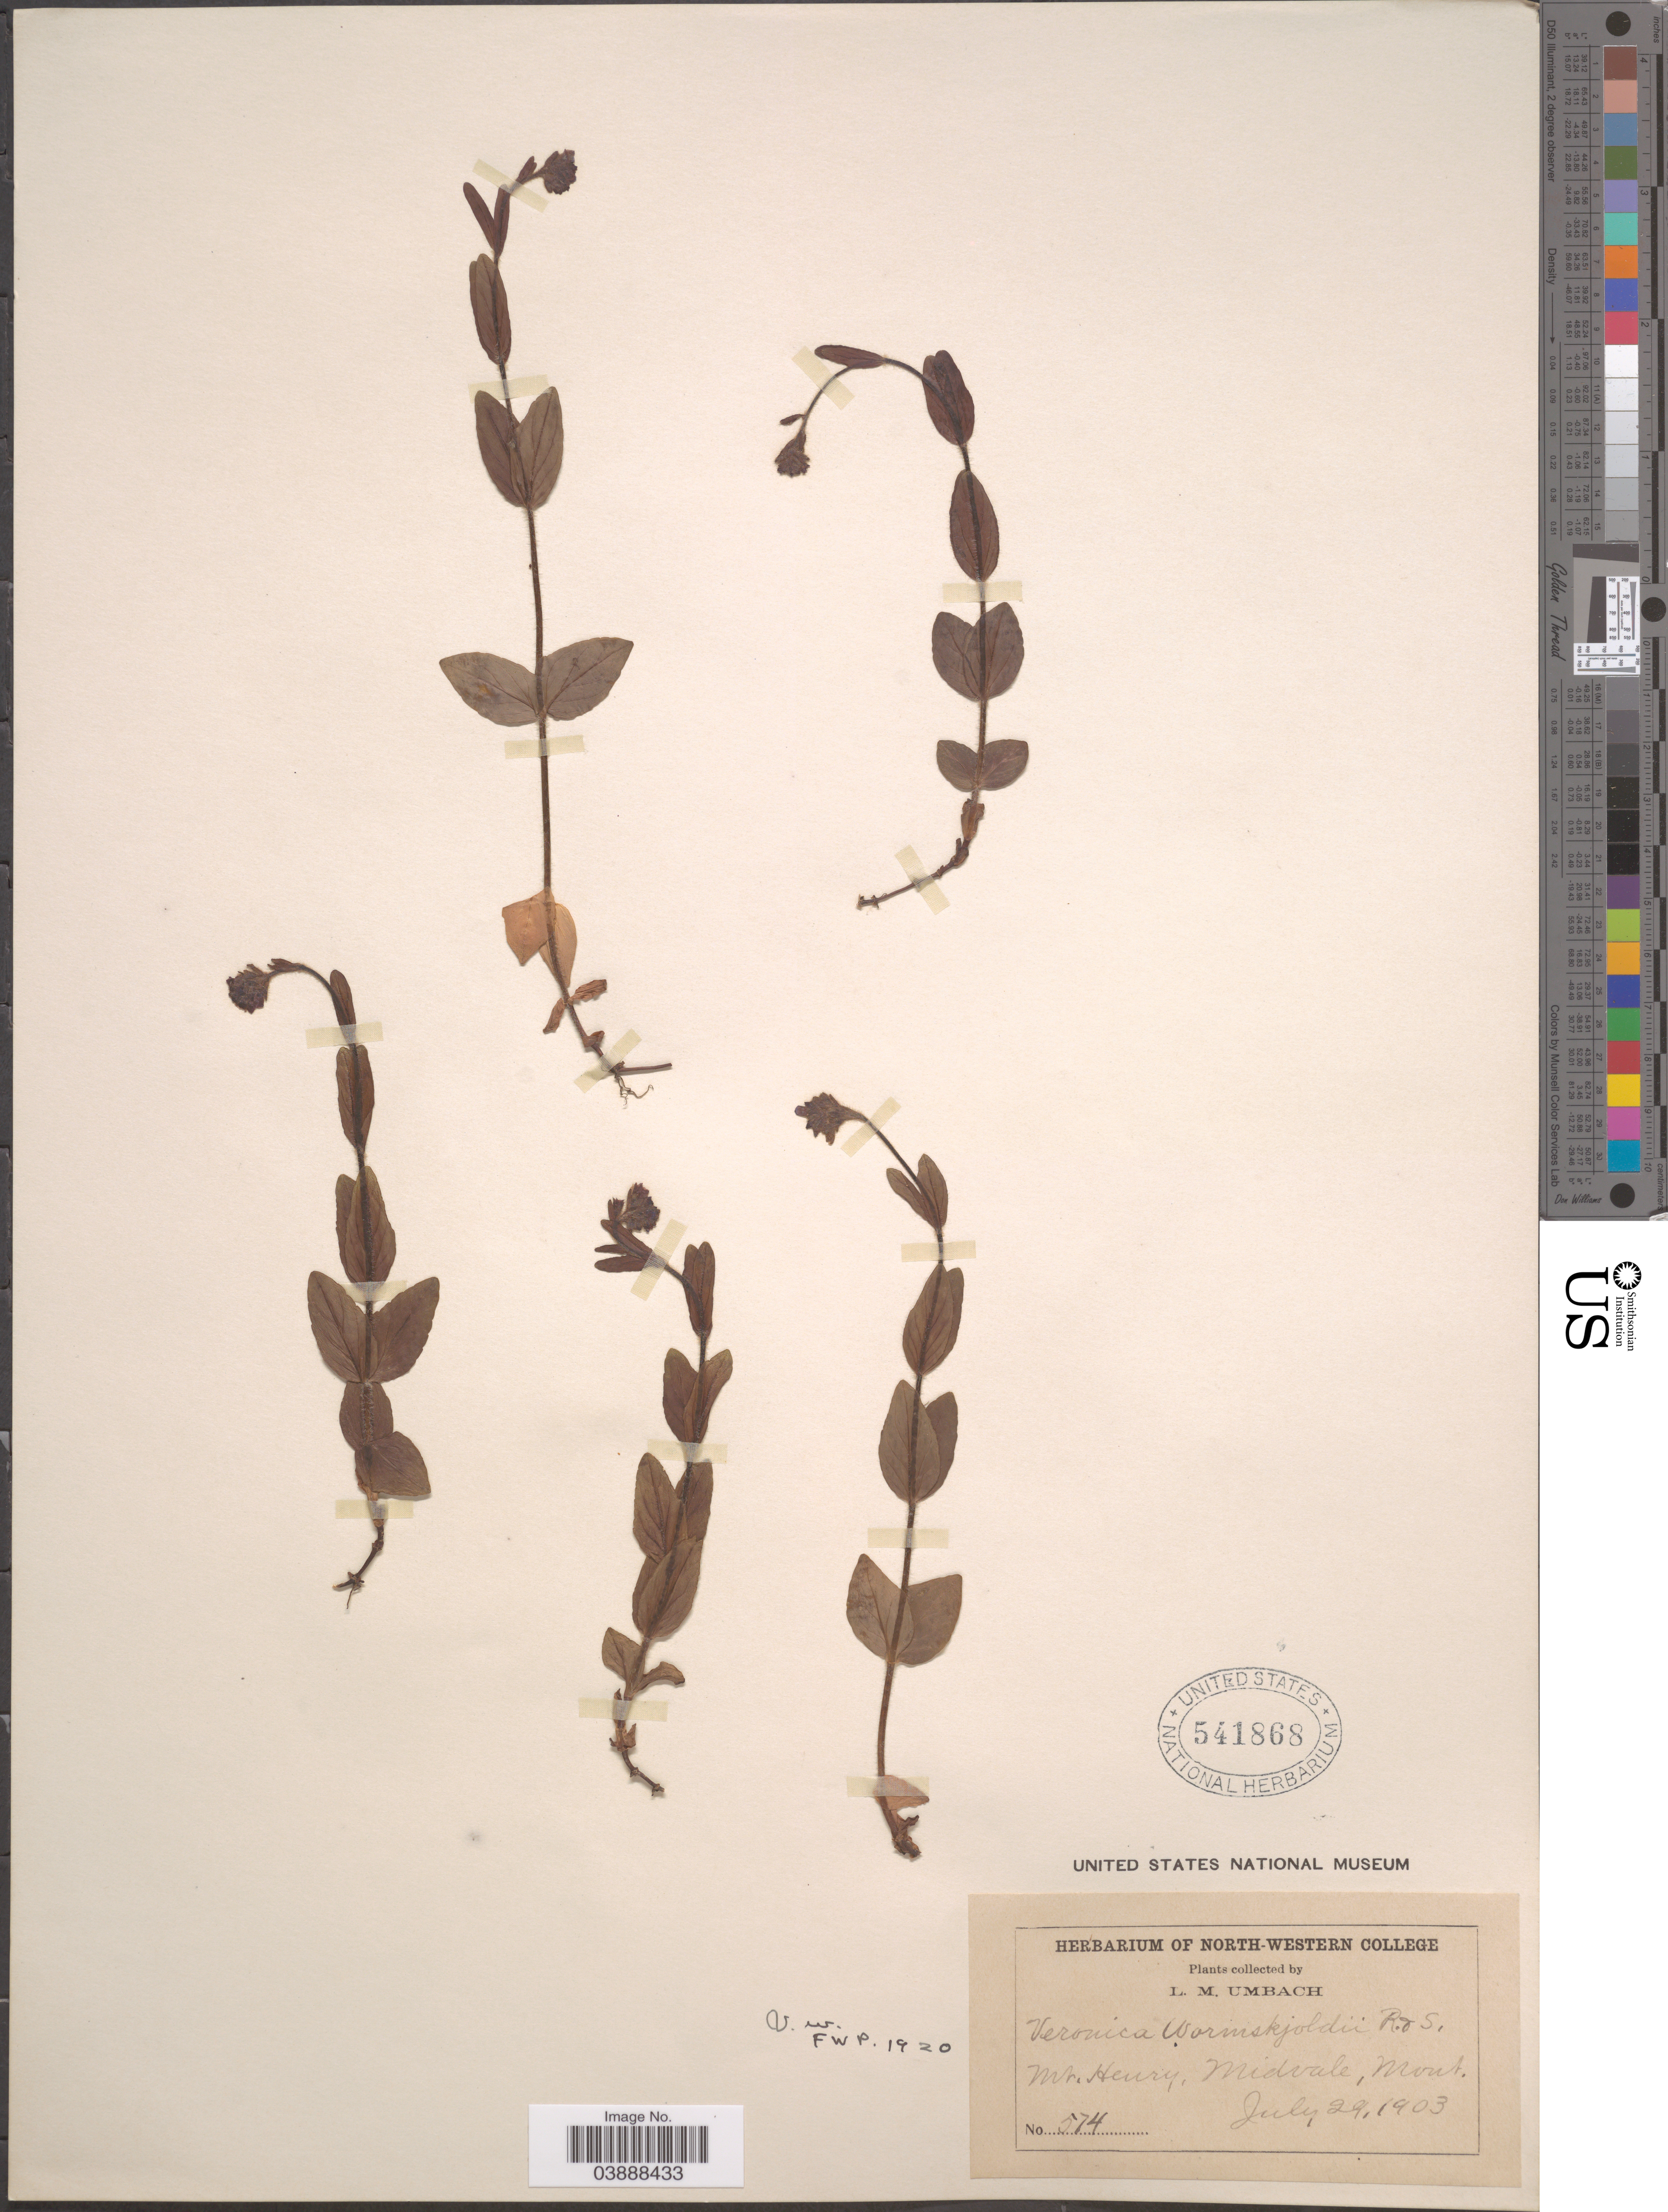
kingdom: Plantae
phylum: Tracheophyta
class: Magnoliopsida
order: Lamiales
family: Plantaginaceae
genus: Veronica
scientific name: Veronica wormskjoldii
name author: Roem. & Schult.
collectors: L. M. Umbach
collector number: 574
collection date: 1903-07-29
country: United States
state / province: Montana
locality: Mt. Henry, Midvale.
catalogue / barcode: US 541868